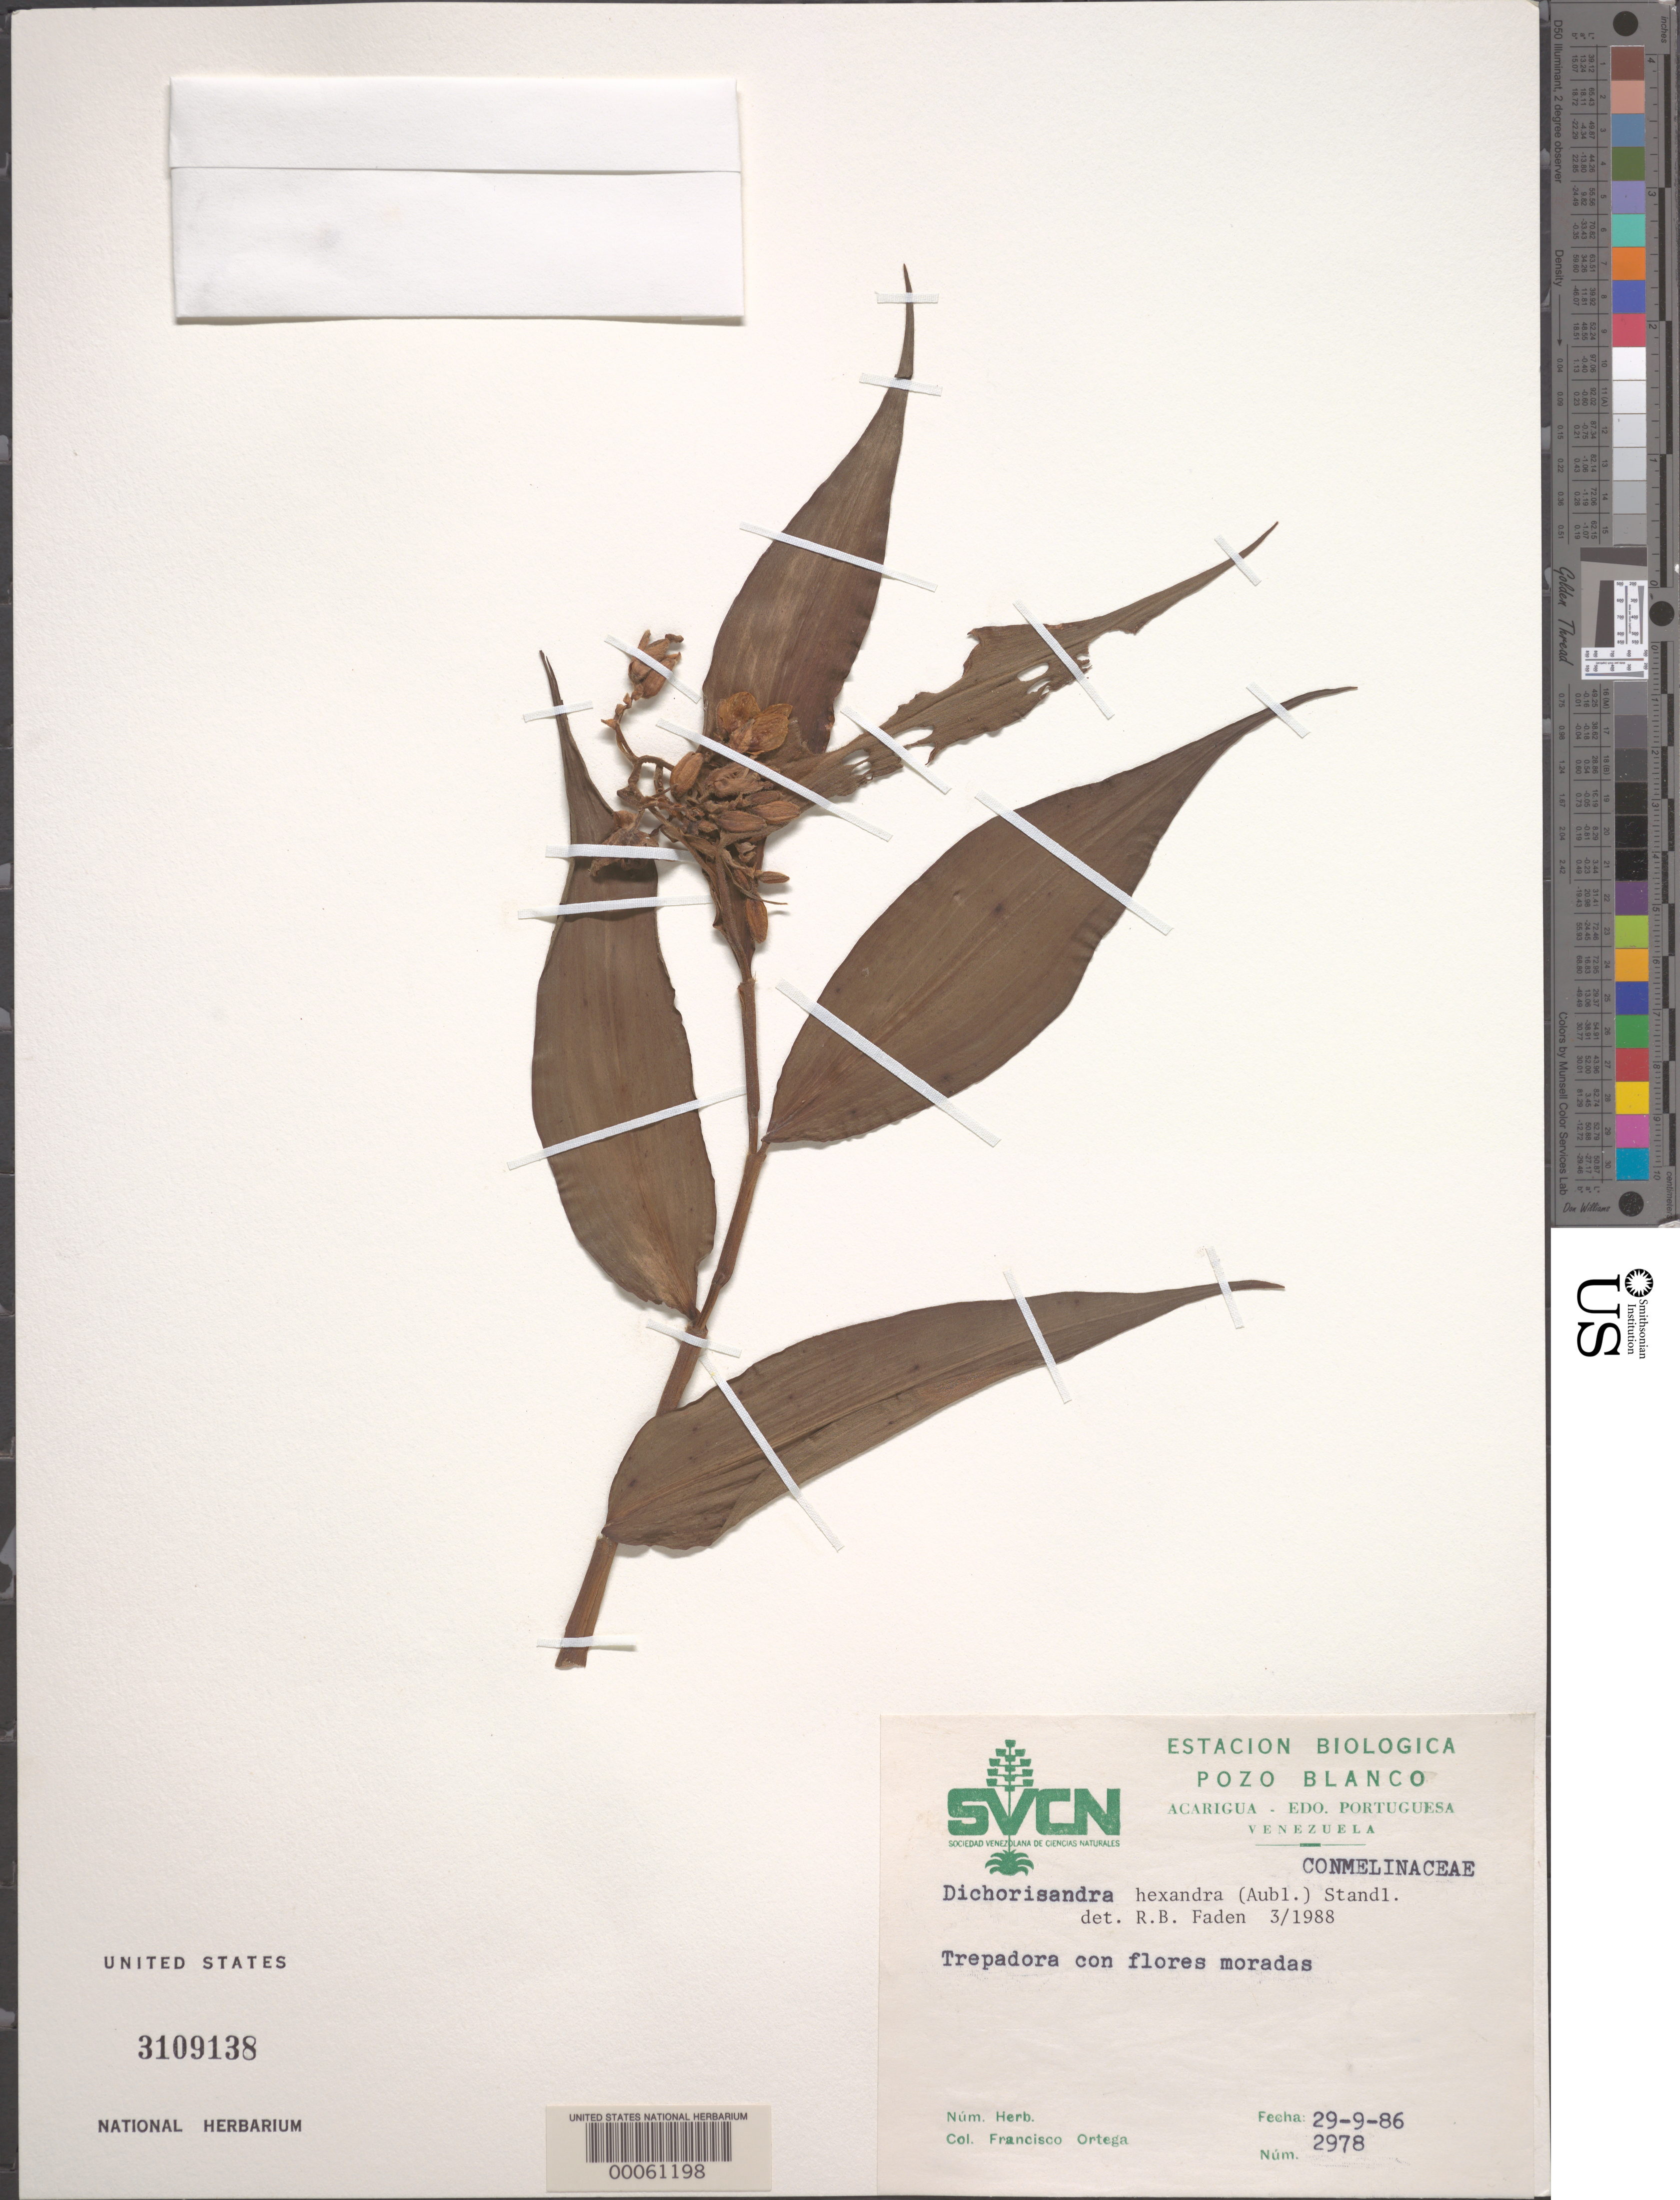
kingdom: Plantae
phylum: Tracheophyta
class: Liliopsida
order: Commelinales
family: Commelinaceae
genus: Dichorisandra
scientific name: Dichorisandra hexandra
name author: (Aubl.) Standl.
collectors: F. J. Ortega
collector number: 2978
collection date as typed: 29 Sep 1986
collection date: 1986-09-29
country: Venezuela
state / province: Portuguesa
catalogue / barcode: US 3109138